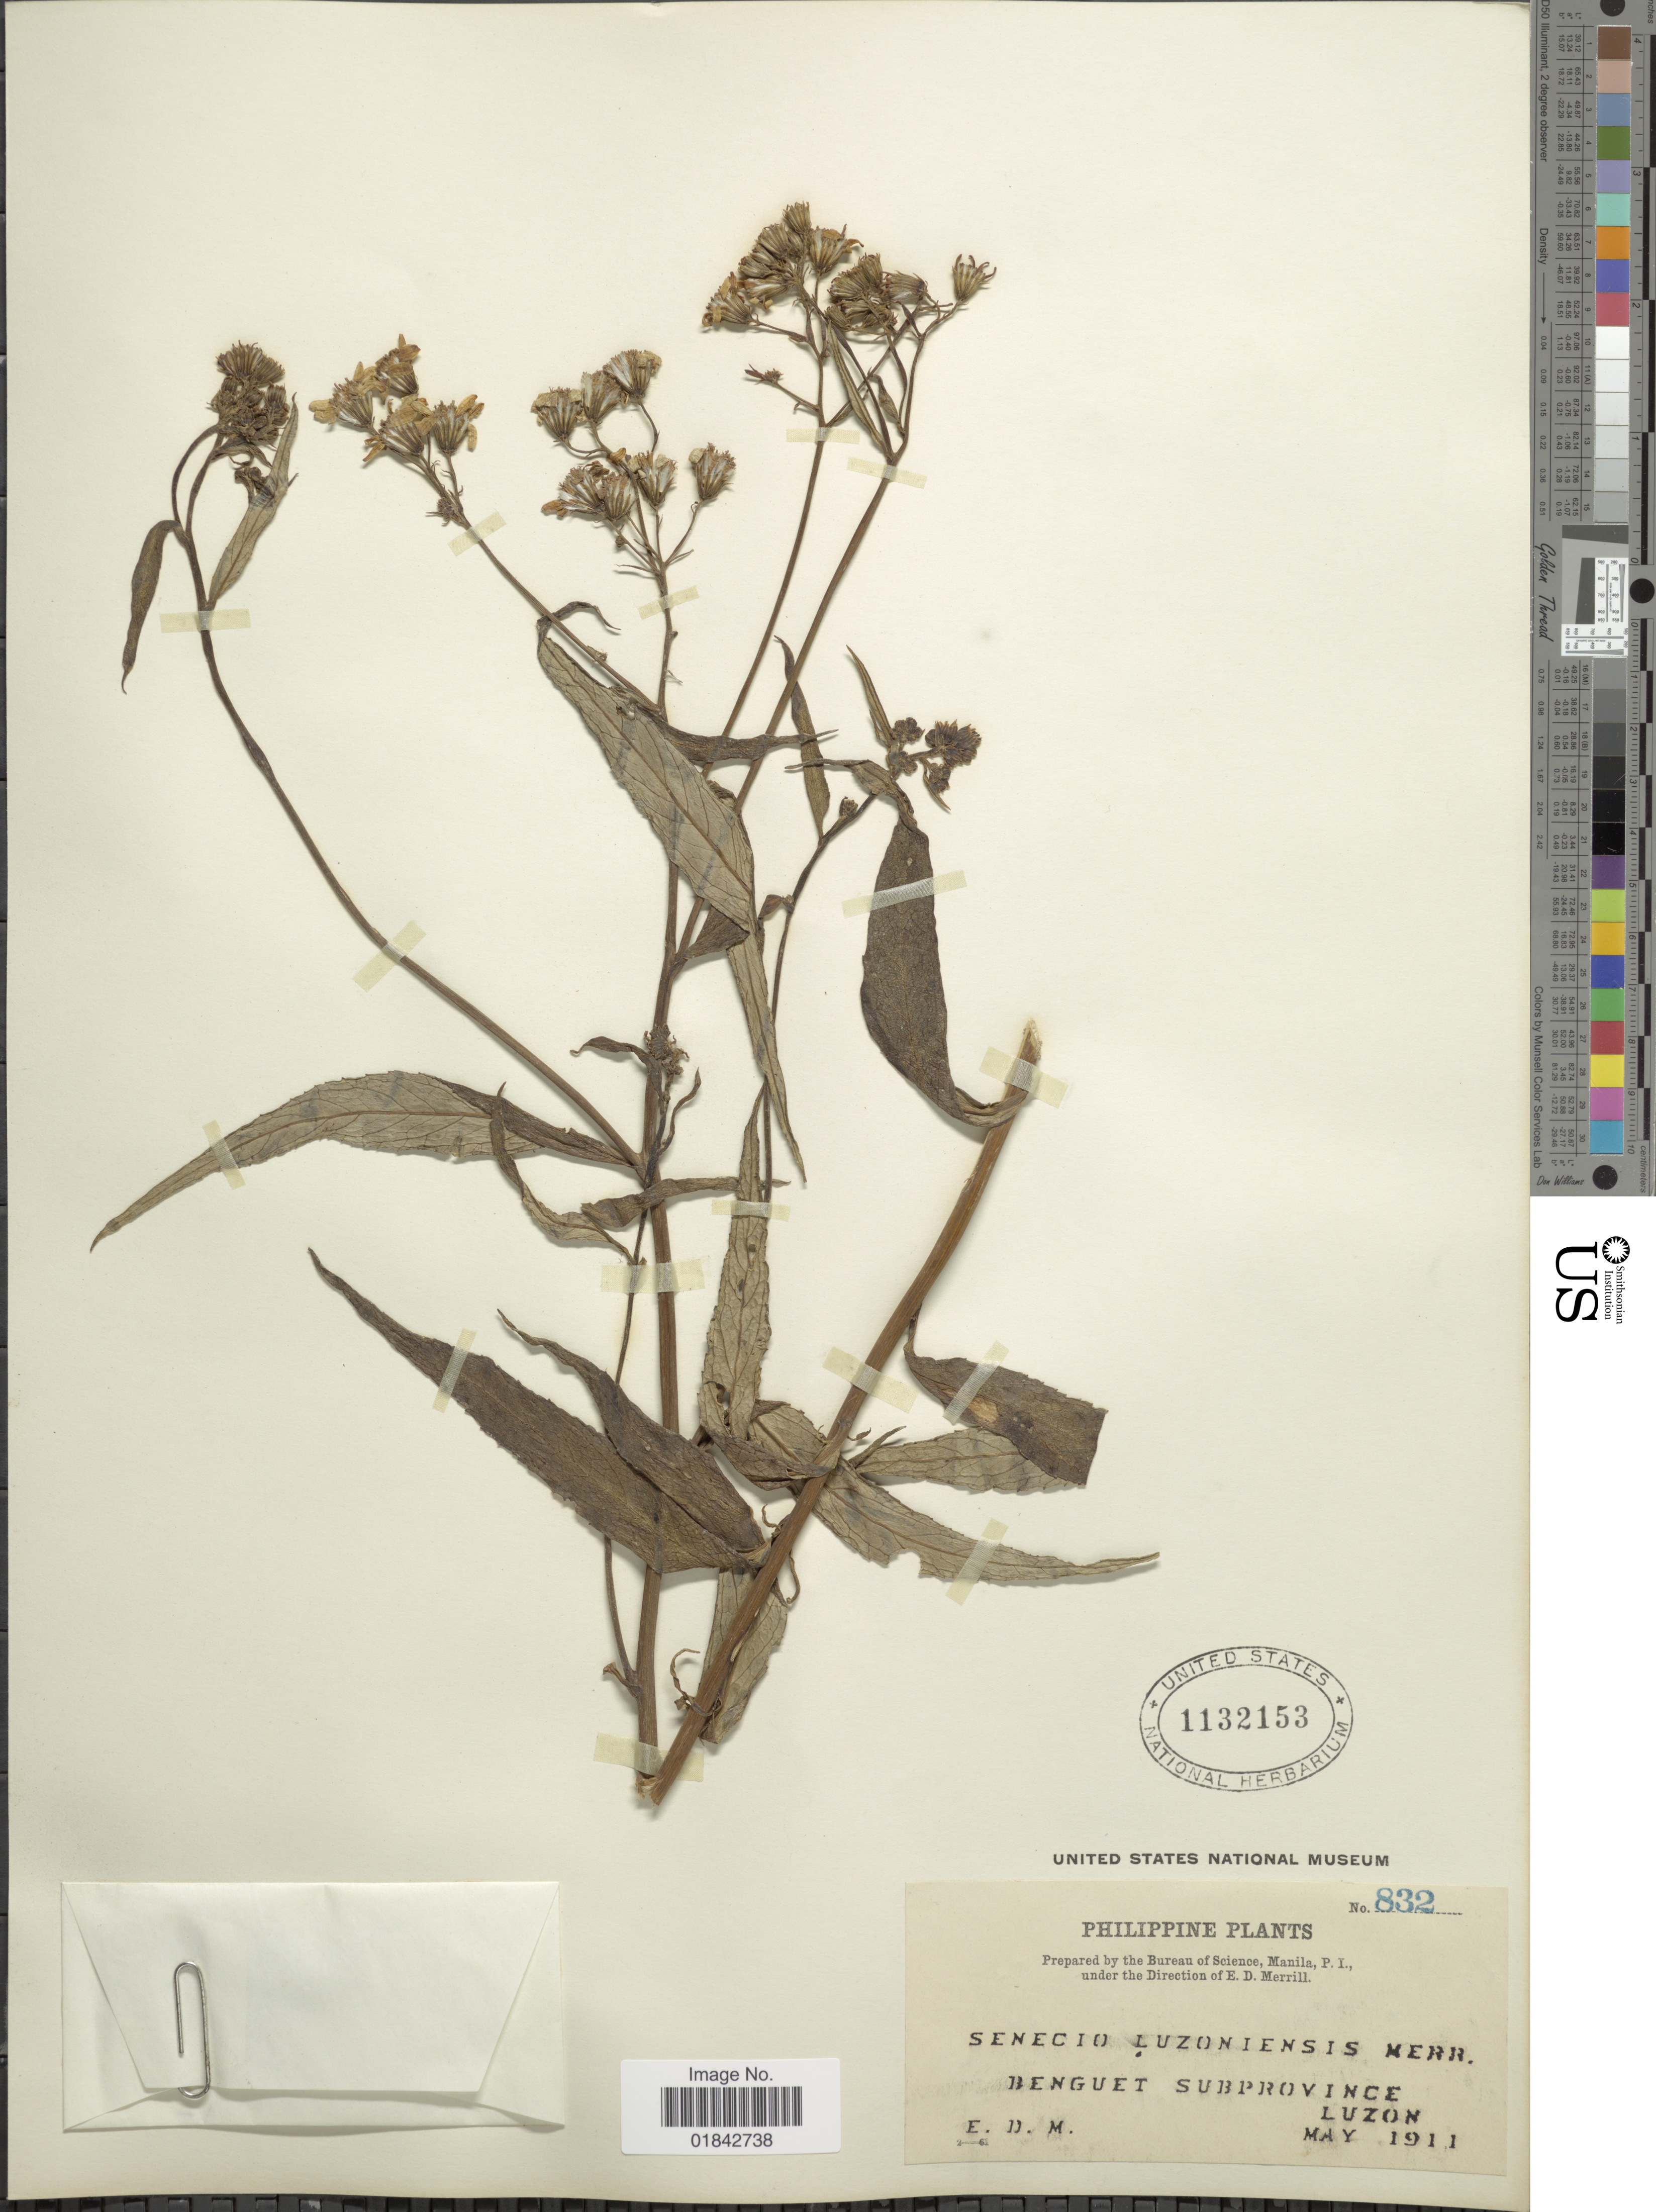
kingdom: Plantae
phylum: Tracheophyta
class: Magnoliopsida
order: Asterales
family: Asteraceae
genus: Senecio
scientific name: Senecio luzoniensis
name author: Merr.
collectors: E. D. Merrill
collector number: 832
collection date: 1911-05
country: Philippines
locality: Benguet Subprovince, Luzon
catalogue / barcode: US 1132153